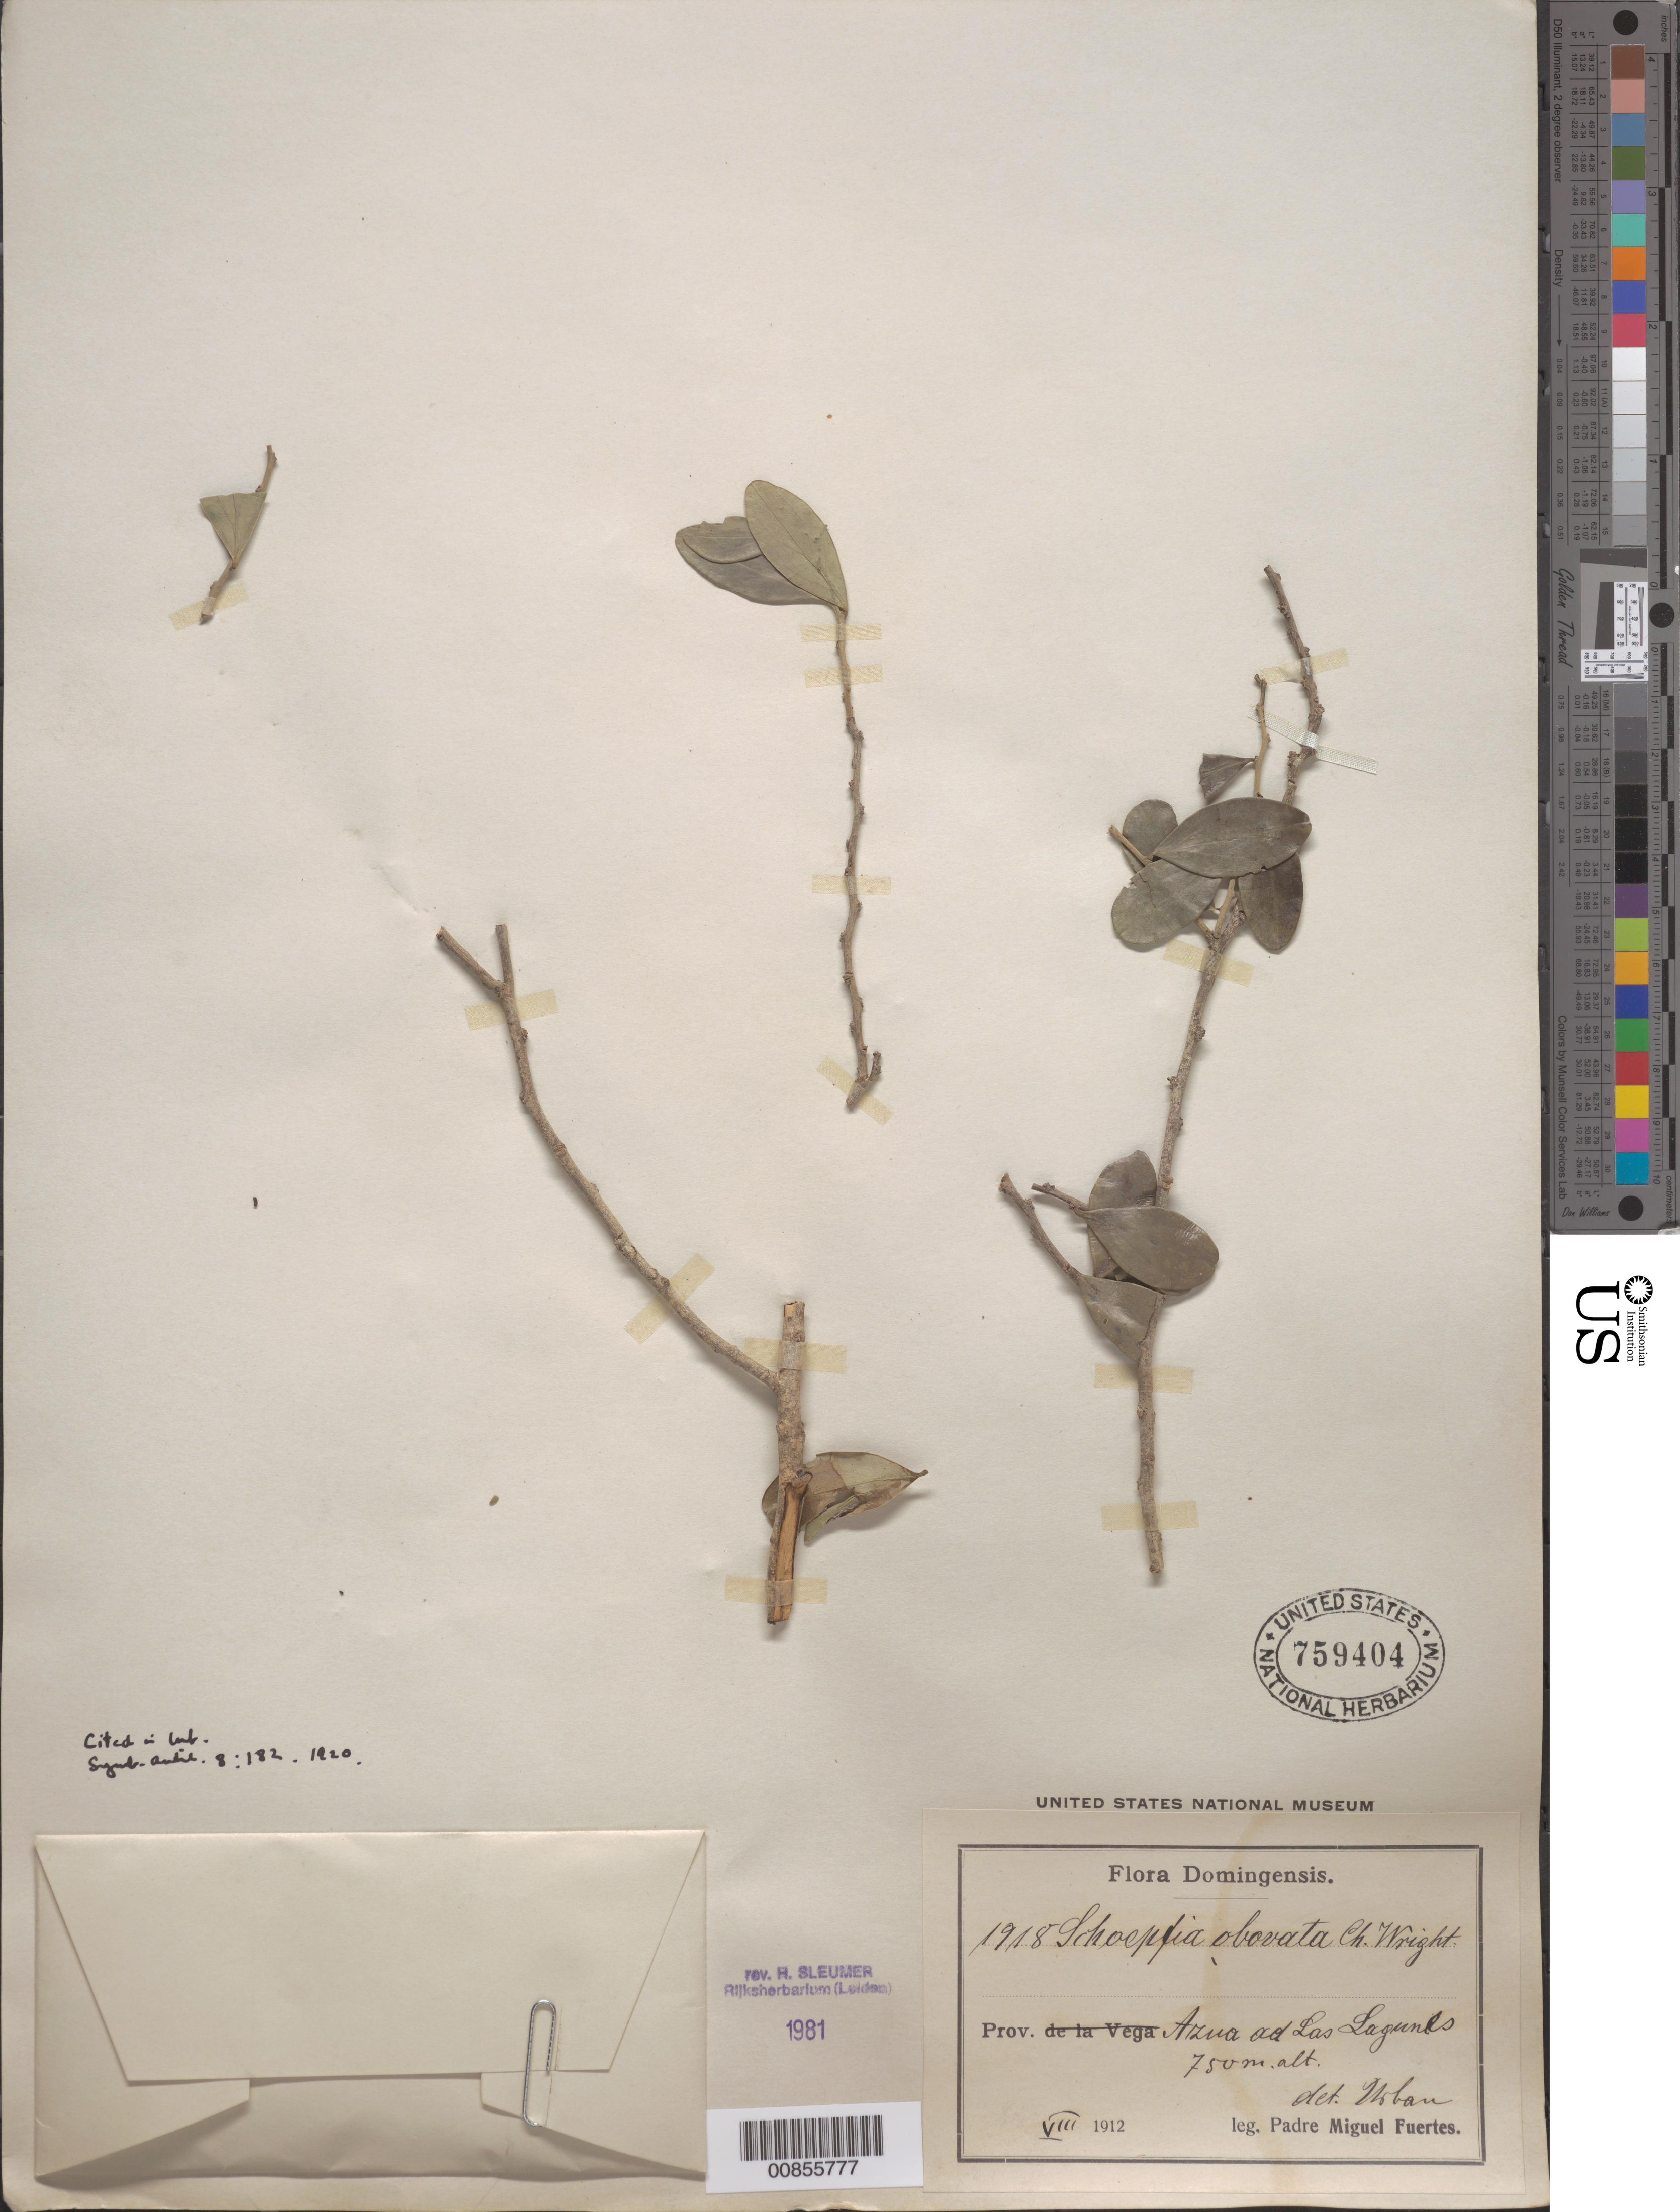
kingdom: Plantae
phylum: Tracheophyta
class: Magnoliopsida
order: Santalales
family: Schoepfiaceae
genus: Schoepfia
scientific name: Schoepfia obovata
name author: C. Wright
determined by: Urban, Ignatz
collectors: M. D. Fuertes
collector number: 1918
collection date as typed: Aug 1912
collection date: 1912-08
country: Dominican Republic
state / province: Azua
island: Hispaniola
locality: Ad Las Lagunas.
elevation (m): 750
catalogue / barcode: US 759404